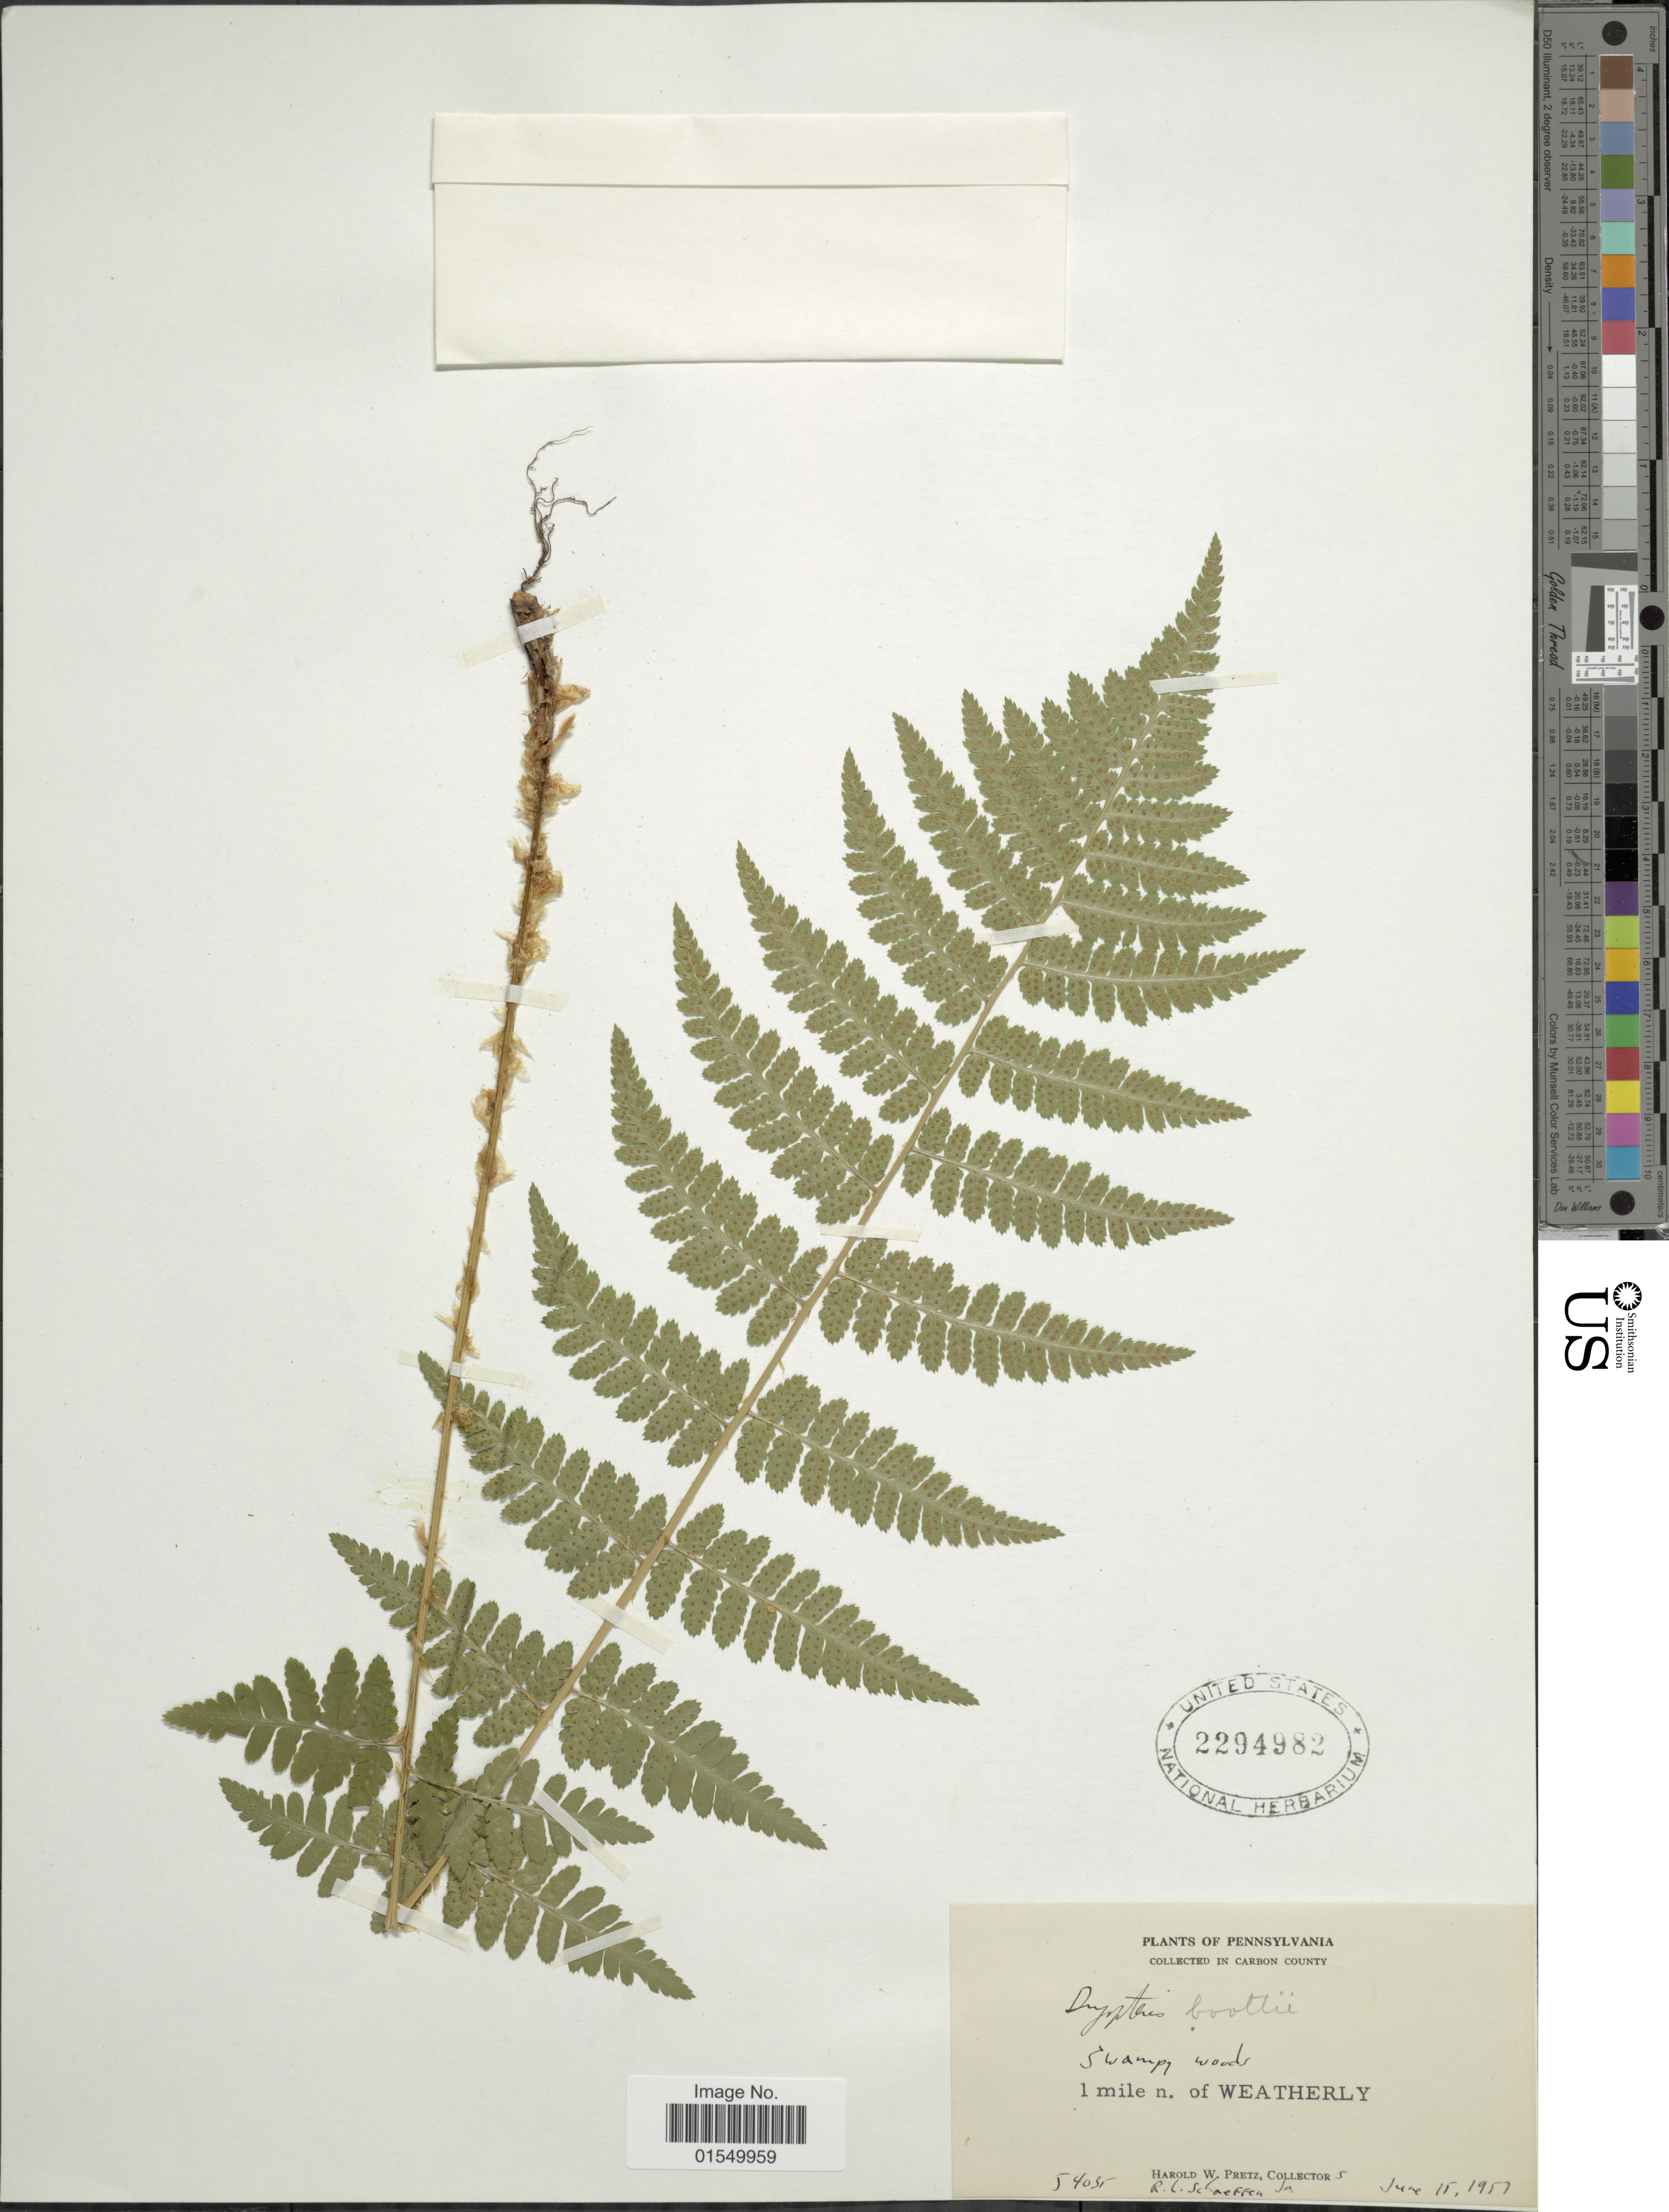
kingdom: Plantae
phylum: Tracheophyta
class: Polypodiopsida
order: Polypodiales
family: Dryopteridaceae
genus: Dryopteris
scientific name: Dryopteris x boottii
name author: Underw.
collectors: H. W. Pretz & R. L. Schaeffer Jr.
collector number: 54051*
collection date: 1957-06-15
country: United States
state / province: Pennsylvania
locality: Carbon County, 1 mile n. of Weatherly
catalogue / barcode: US 2294982